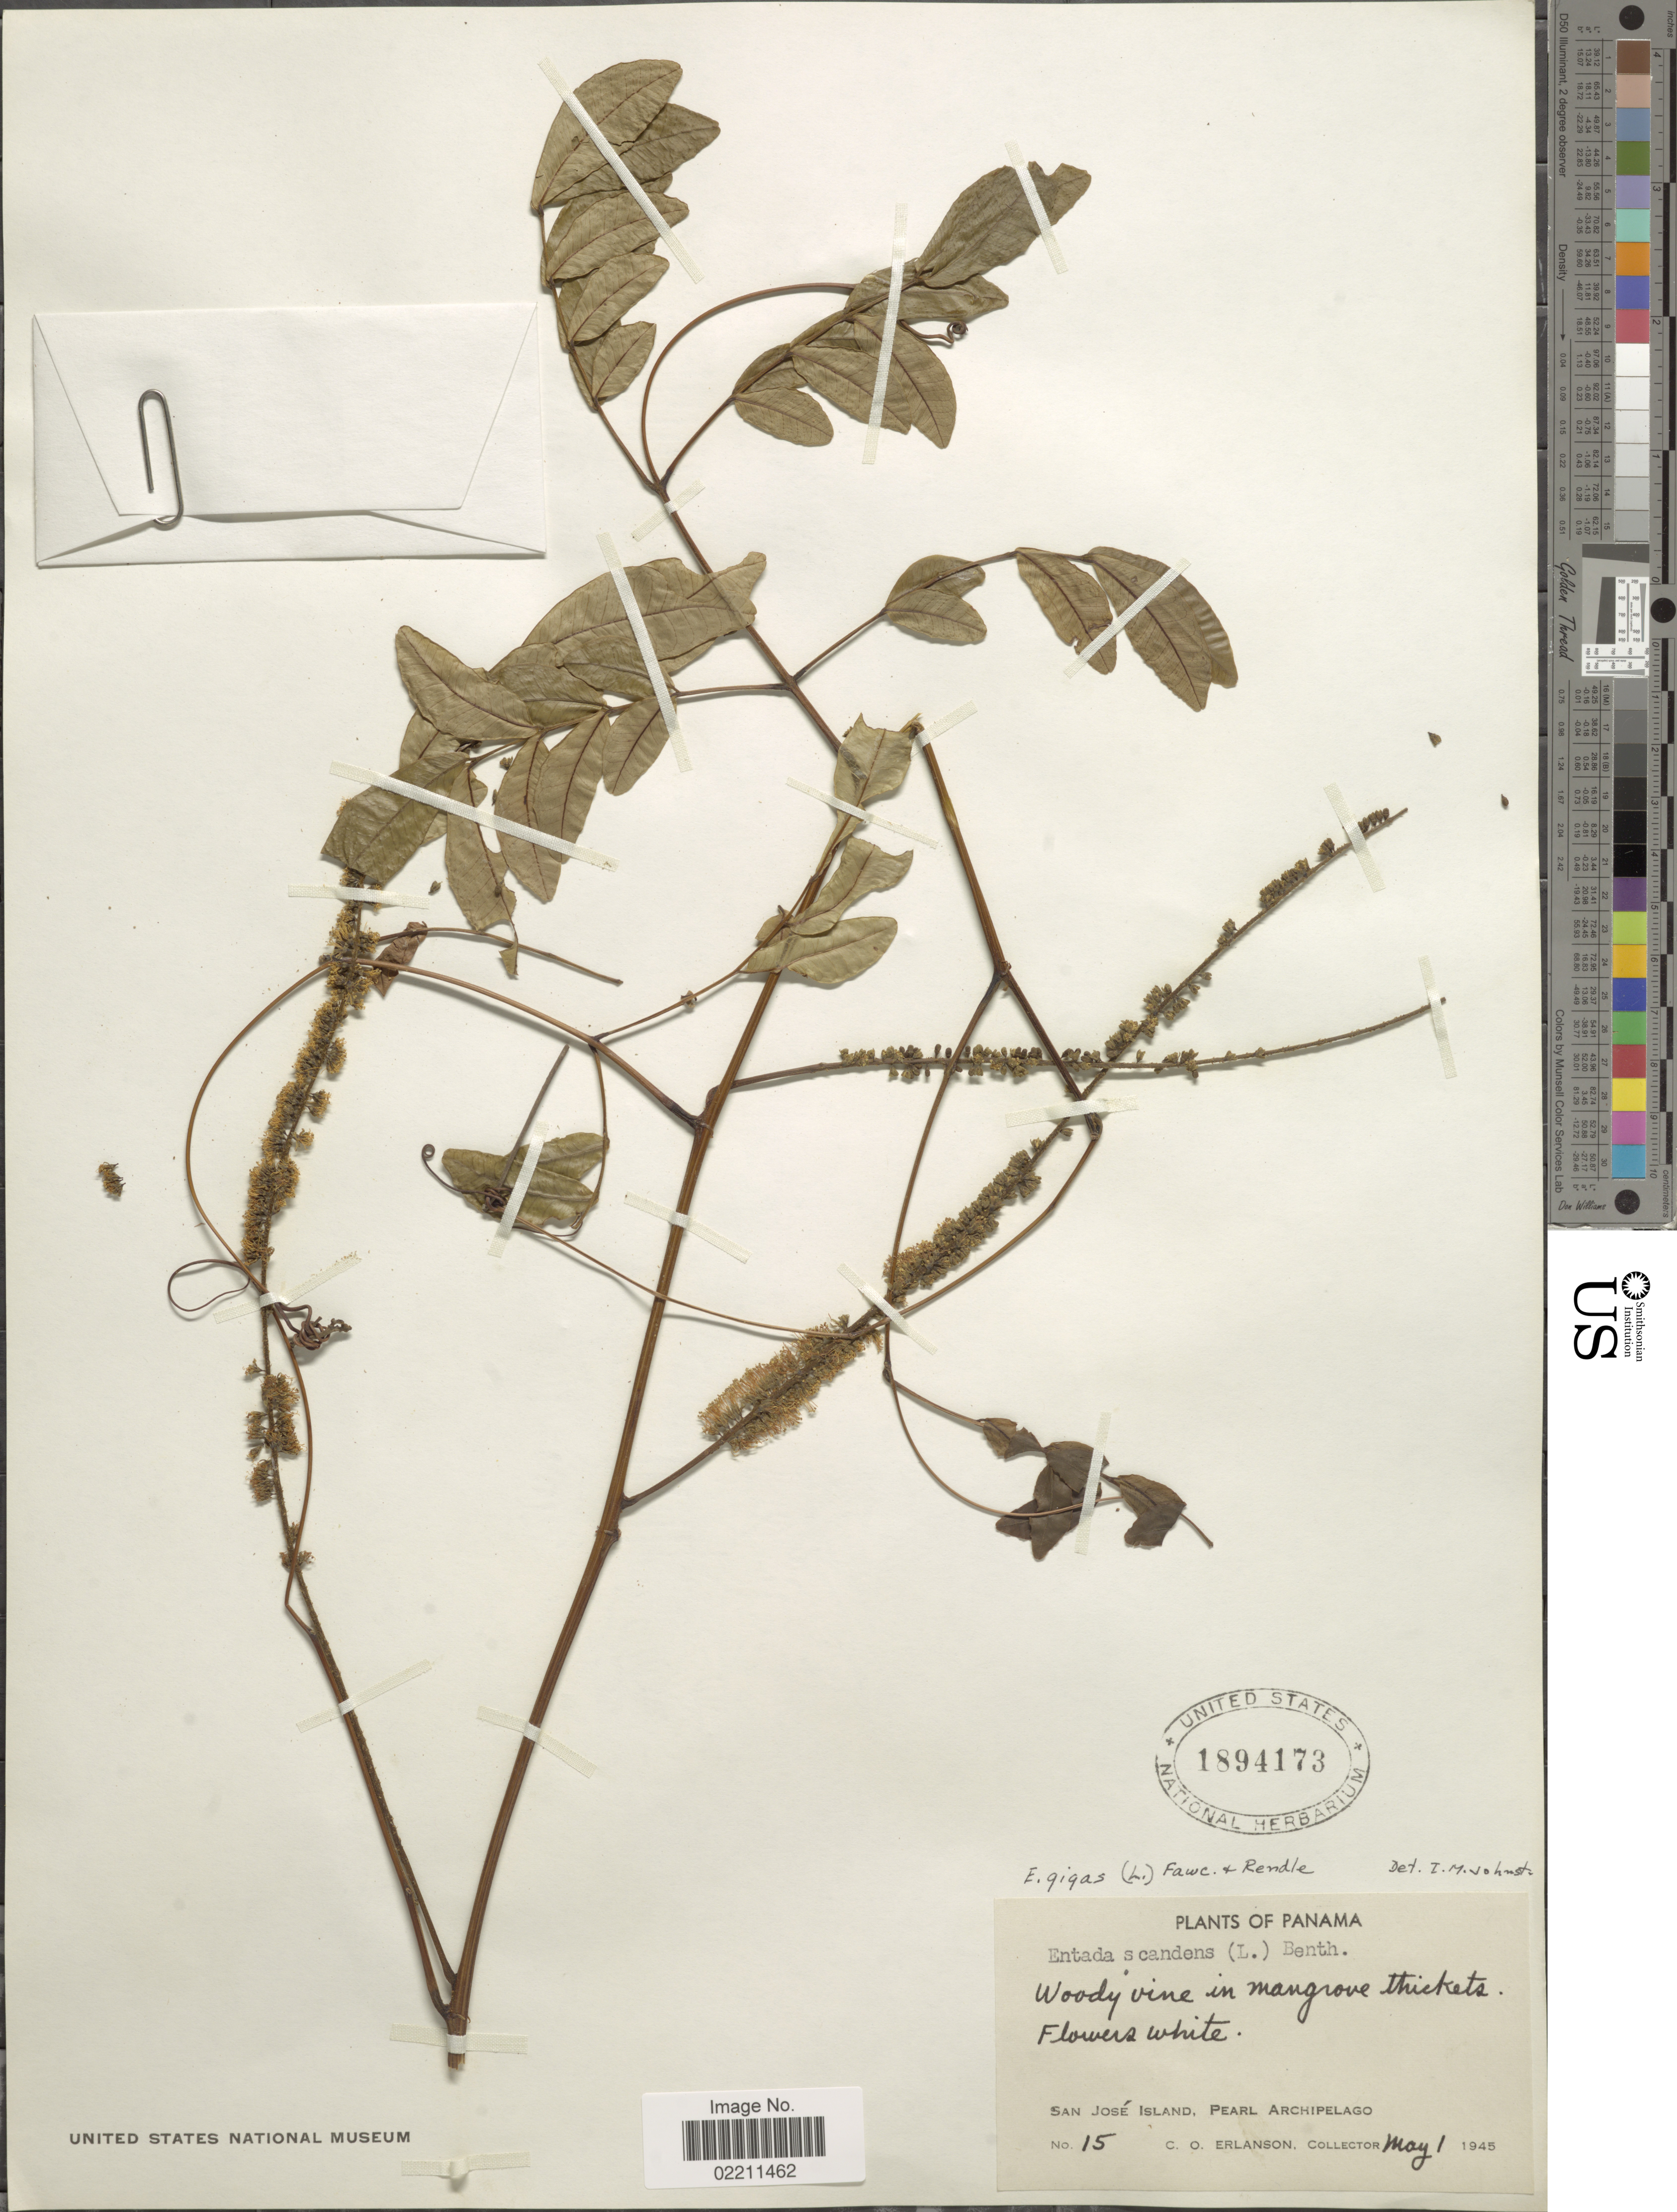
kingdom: Plantae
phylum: Tracheophyta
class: Magnoliopsida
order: Fabales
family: Fabaceae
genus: Entada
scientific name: Entada gigas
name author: (L.) Fawc. & Rendle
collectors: C. O. Erlanson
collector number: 15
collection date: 1945-05-01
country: Panama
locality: San Jose Island. Pearl Archipelago.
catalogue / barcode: US 1894173